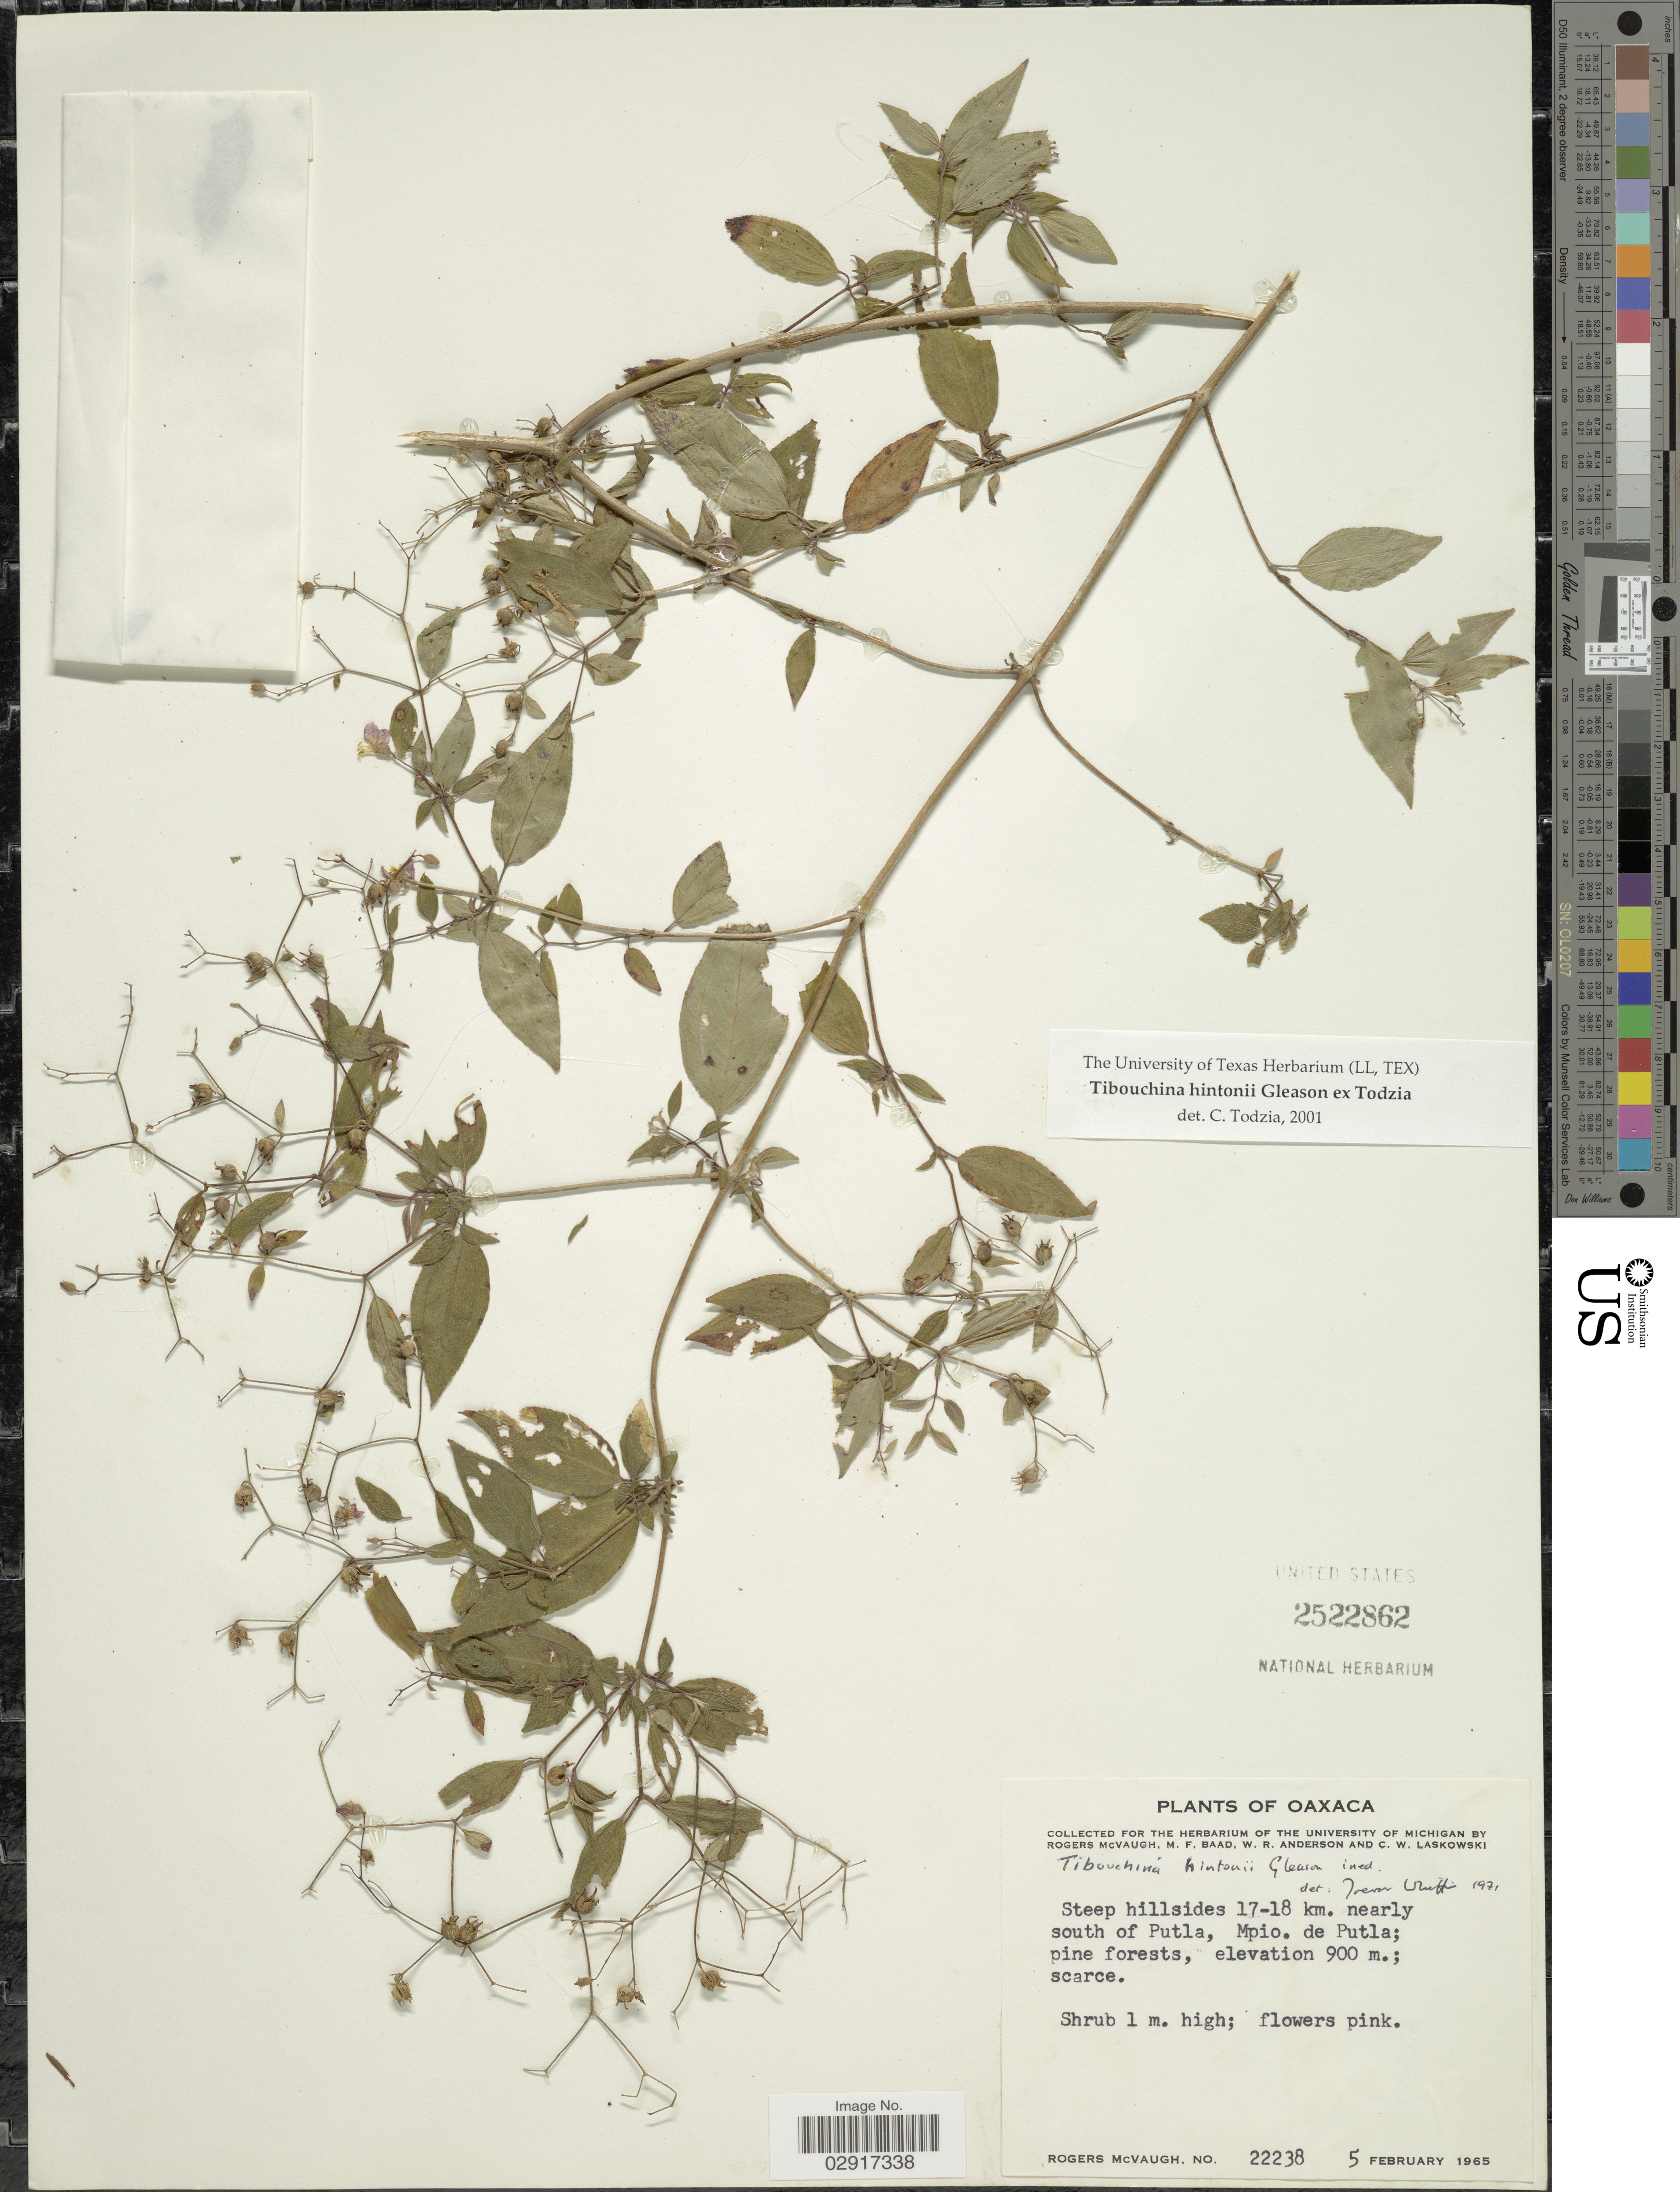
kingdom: Plantae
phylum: Tracheophyta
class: Magnoliopsida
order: Myrtales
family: Melastomataceae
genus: Chaetogastra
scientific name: Chaetogastra hintonii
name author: (Gleason ex Todzia) P.J.F. Guim. & Michelang.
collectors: R. McVaugh, M. F. Baad, W. Anderson & C. Laskowski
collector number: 22238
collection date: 1965-02-05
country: Mexico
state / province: Oaxaca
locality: Steep hillsides 17-18 km. nearly south of Putla, Mpio. de Putla.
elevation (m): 900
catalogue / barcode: US 2522862